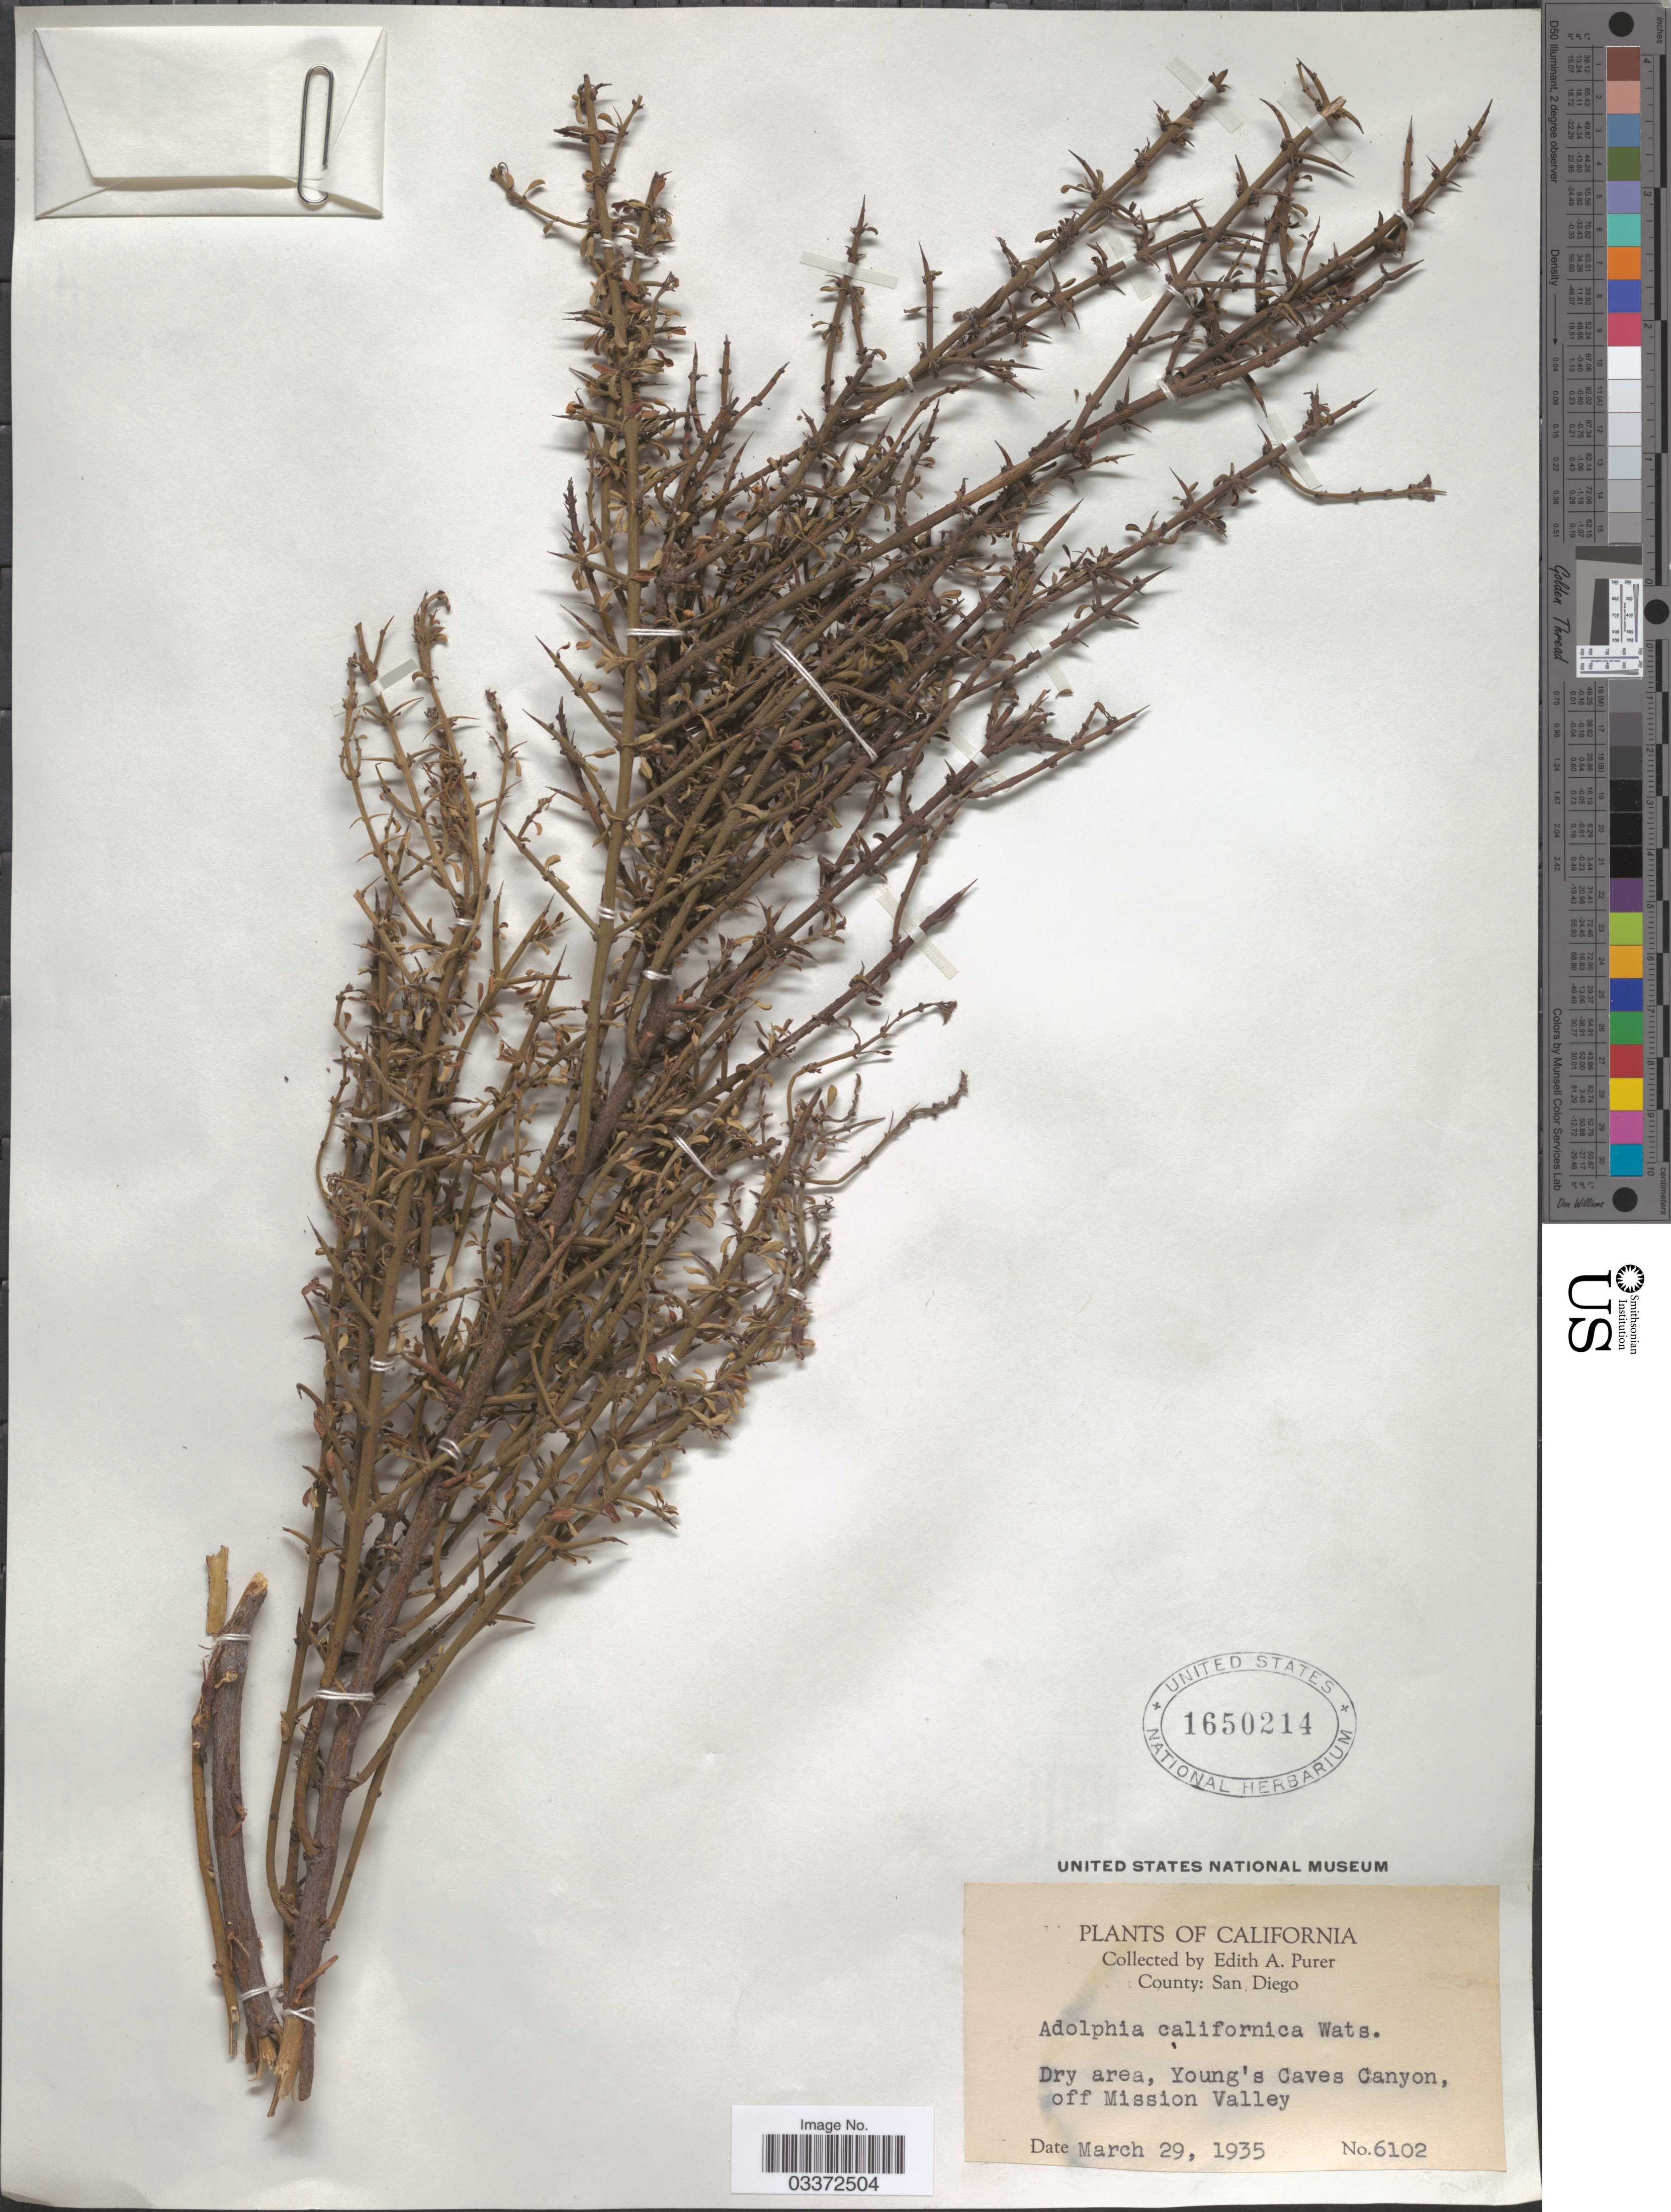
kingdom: Plantae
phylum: Tracheophyta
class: Magnoliopsida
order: Rosales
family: Rhamnaceae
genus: Adolphia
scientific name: Adolphia californica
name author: S. Watson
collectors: E. Purer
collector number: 6102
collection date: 1935-03-29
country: United States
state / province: California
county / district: San Diego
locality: County: San Diego. Young's Caves Canyon, off Mission Valley.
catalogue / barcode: US 1650214